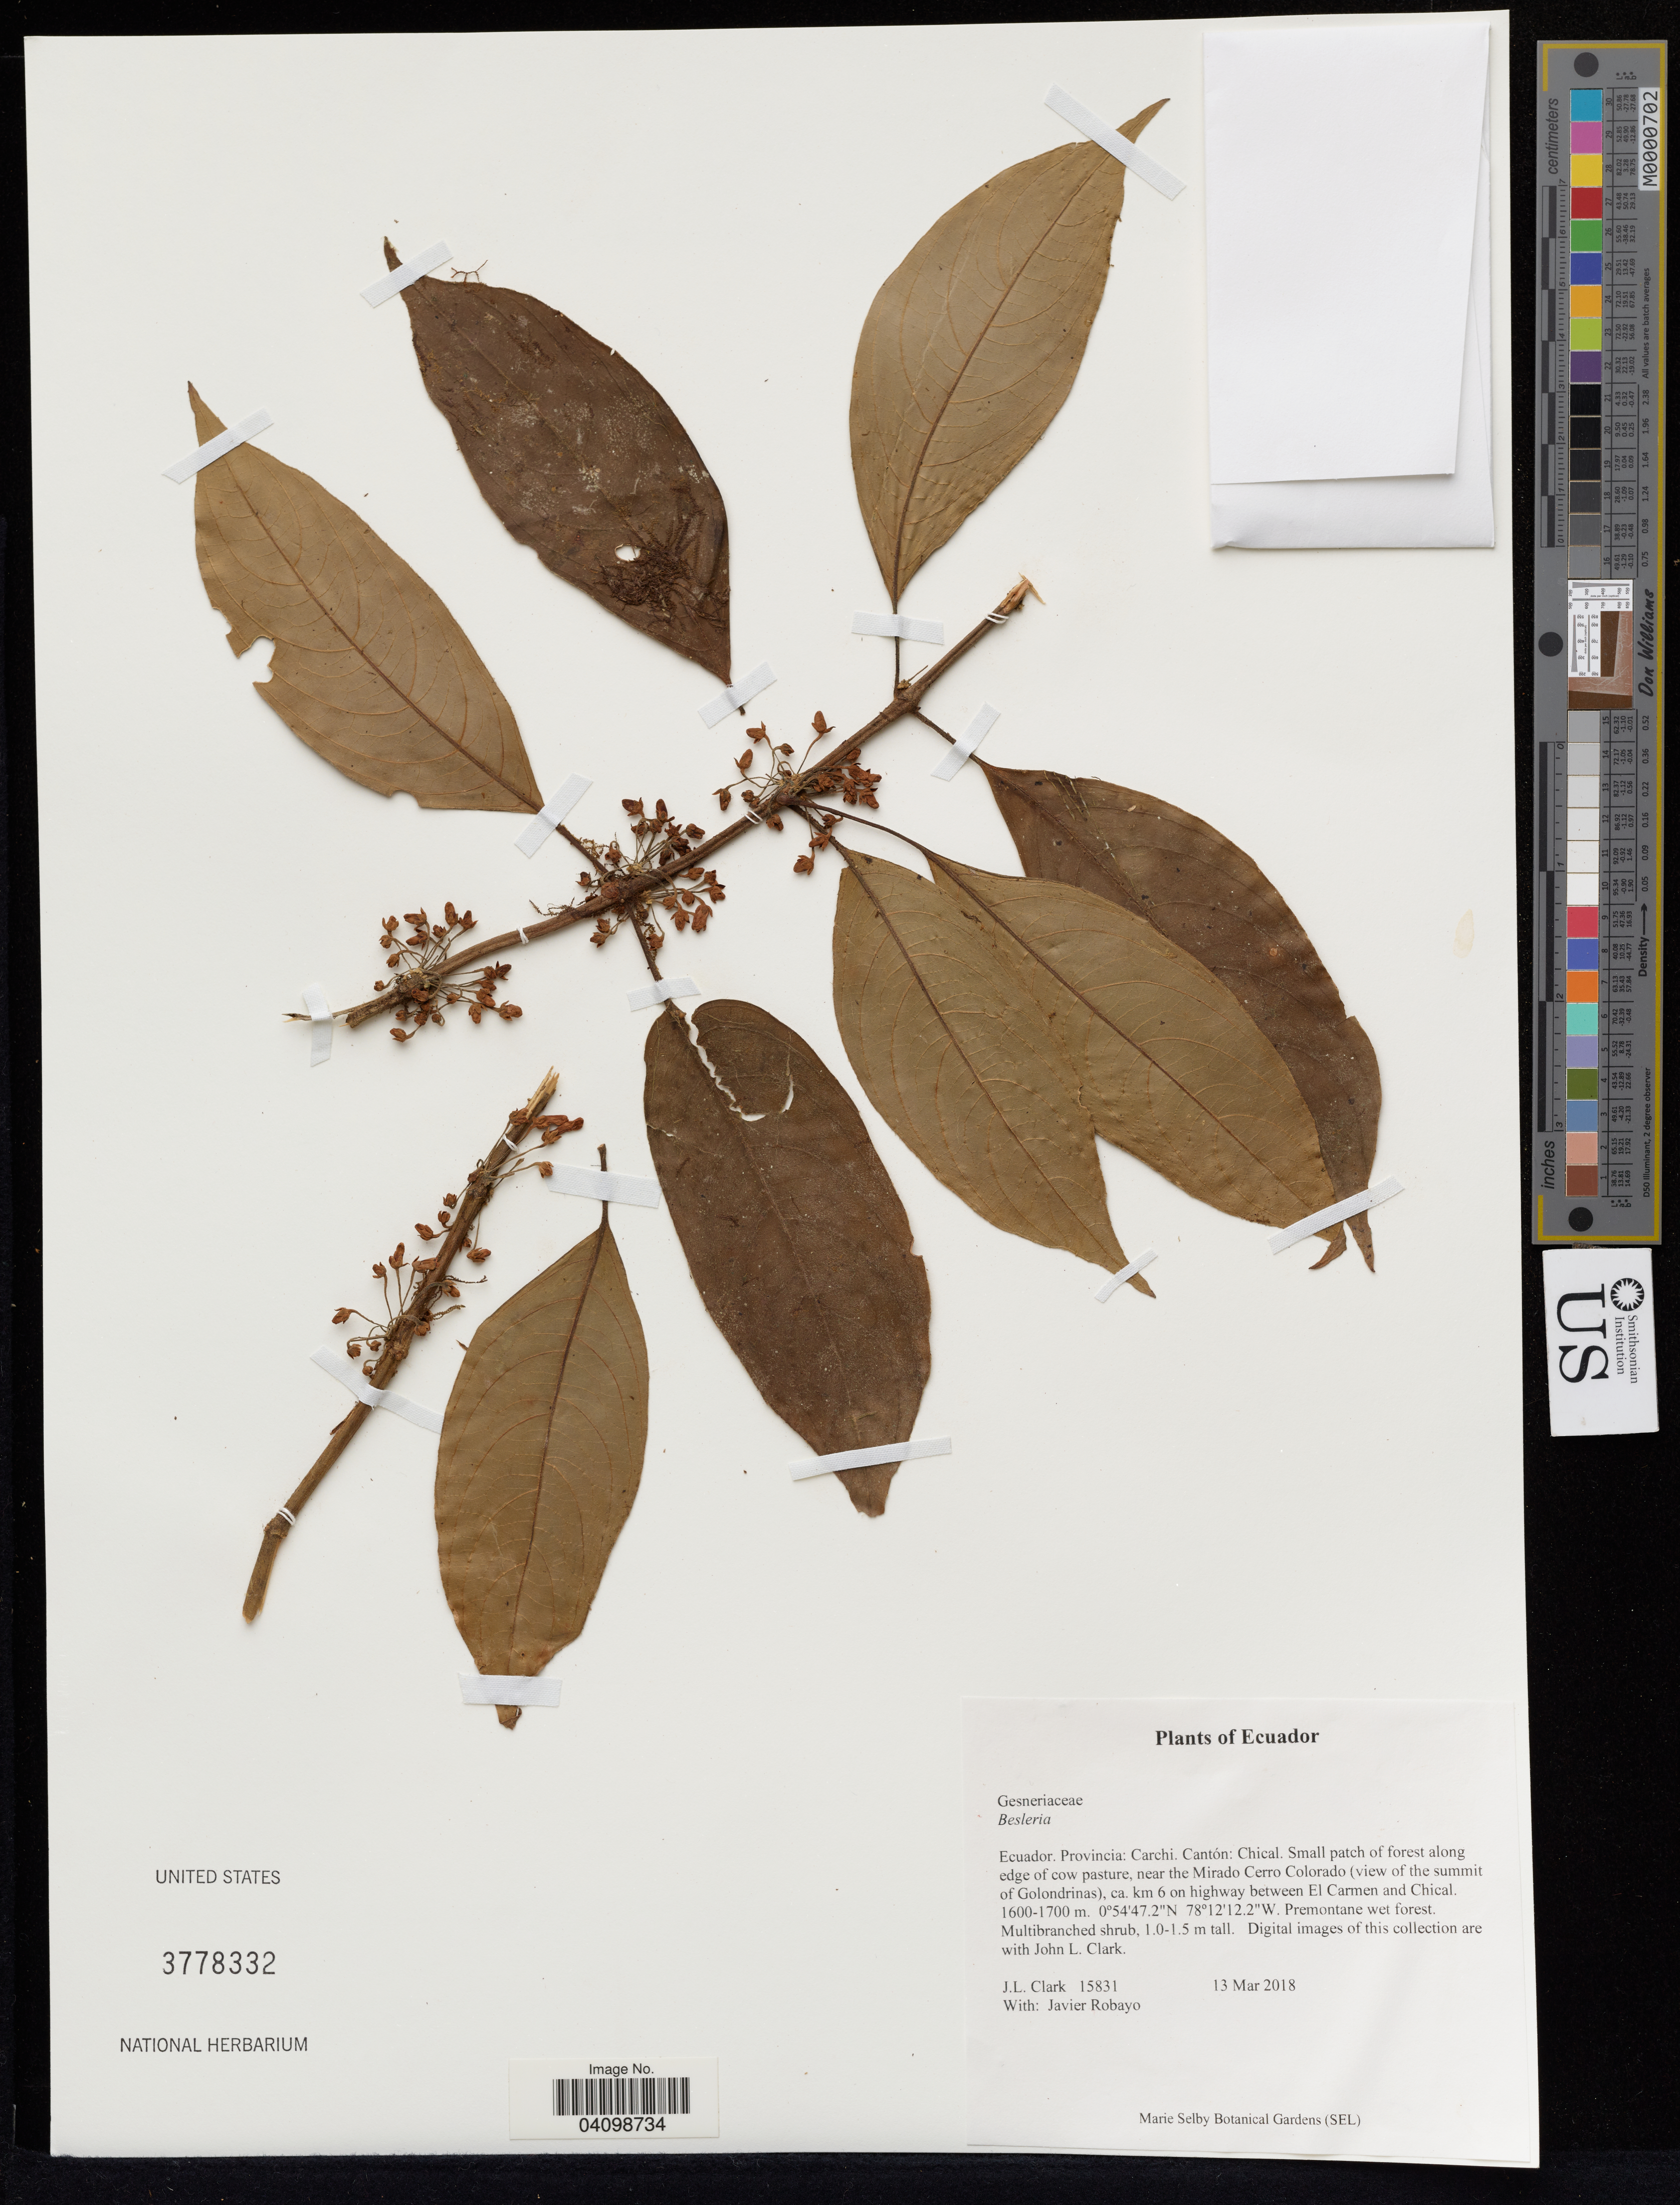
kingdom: Plantae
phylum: Tracheophyta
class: Magnoliopsida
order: Lamiales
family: Gesneriaceae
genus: Besleria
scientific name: Besleria sp.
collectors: J. Clark & J. Robayo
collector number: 15831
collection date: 2018-03-13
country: Ecuador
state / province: Carchi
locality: Cantón: Chical. Small patch of forest along edge of cow pasture, near the Mirado Cerro Colorado (view of the summit of Golondrinas), ca. km 6 on highway between El Carmen and Chical.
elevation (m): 1600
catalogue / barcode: US 3778332